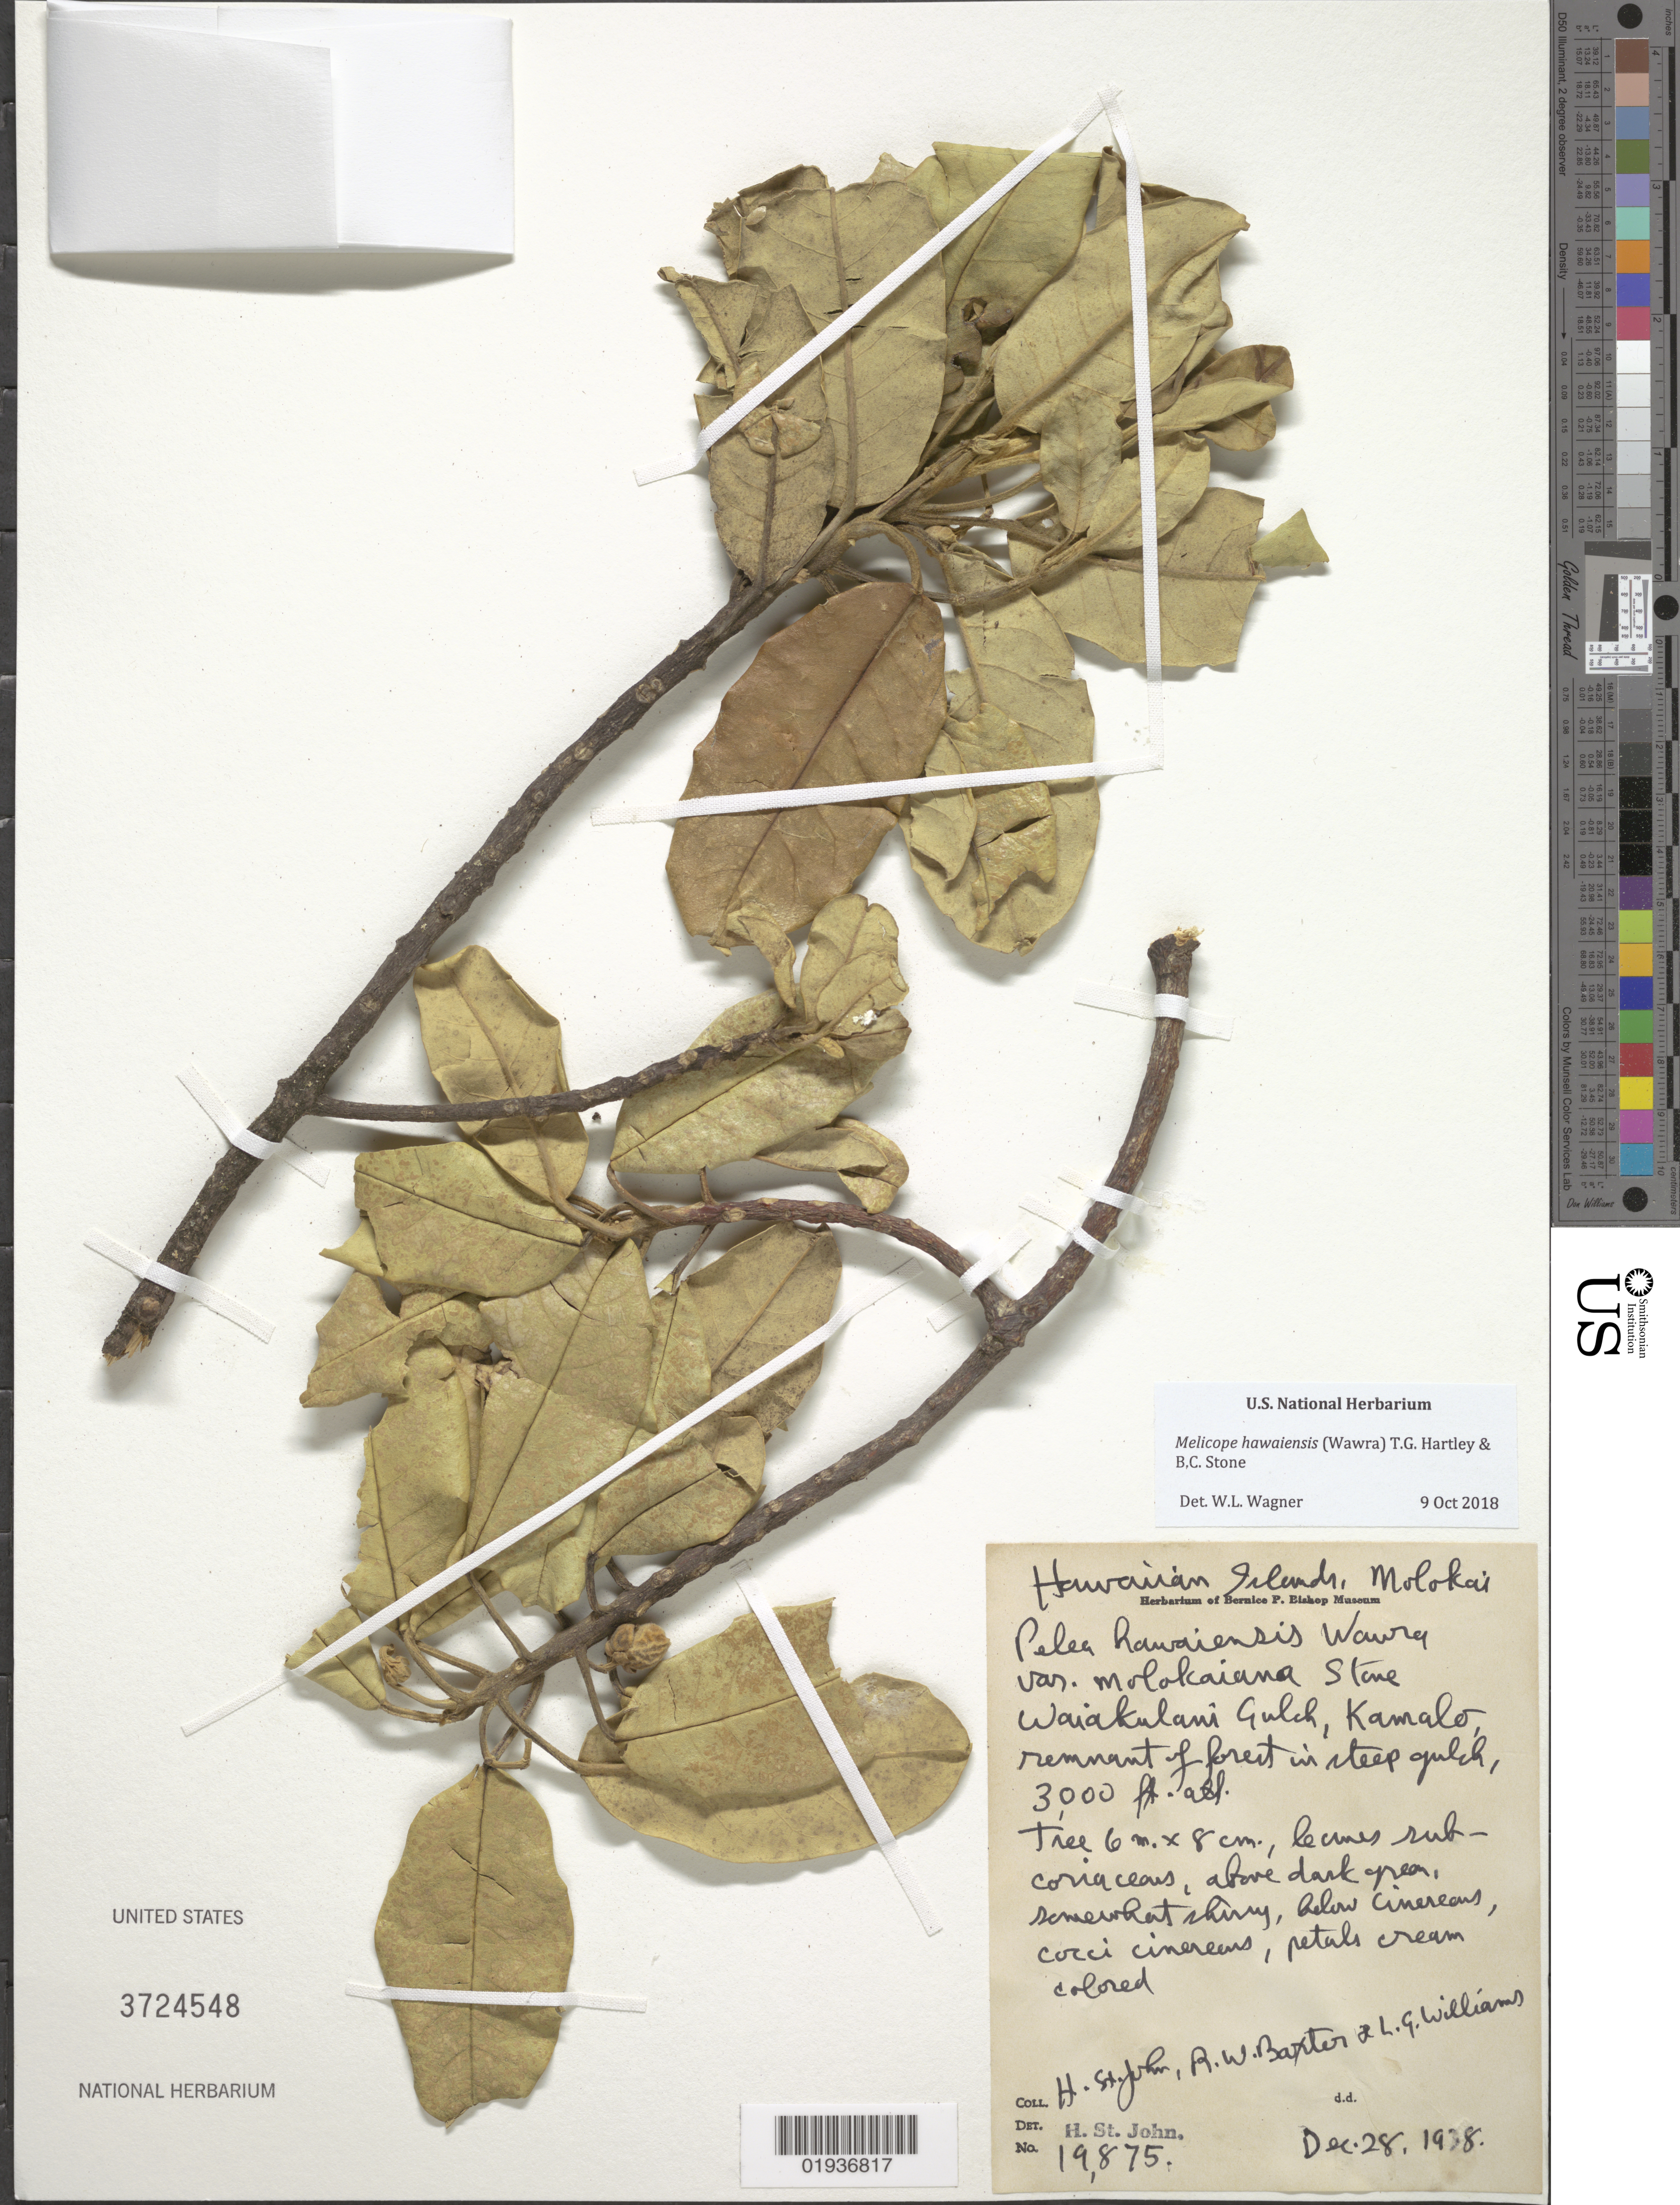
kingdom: Plantae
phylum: Tracheophyta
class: Magnoliopsida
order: Sapindales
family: Rutaceae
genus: Melicope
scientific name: Melicope hawaiensis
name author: (Wawra) T.G. Hartley & B.C. Stone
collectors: H. St. John, R. Baxter & L. William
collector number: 19875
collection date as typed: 28 Dec 1938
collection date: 1938-12-28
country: United States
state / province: Hawaii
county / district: Maui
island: Moloka'i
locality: Waiakulani Gulch, Kamalo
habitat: Remnant forest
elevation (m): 914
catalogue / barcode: US 3724548